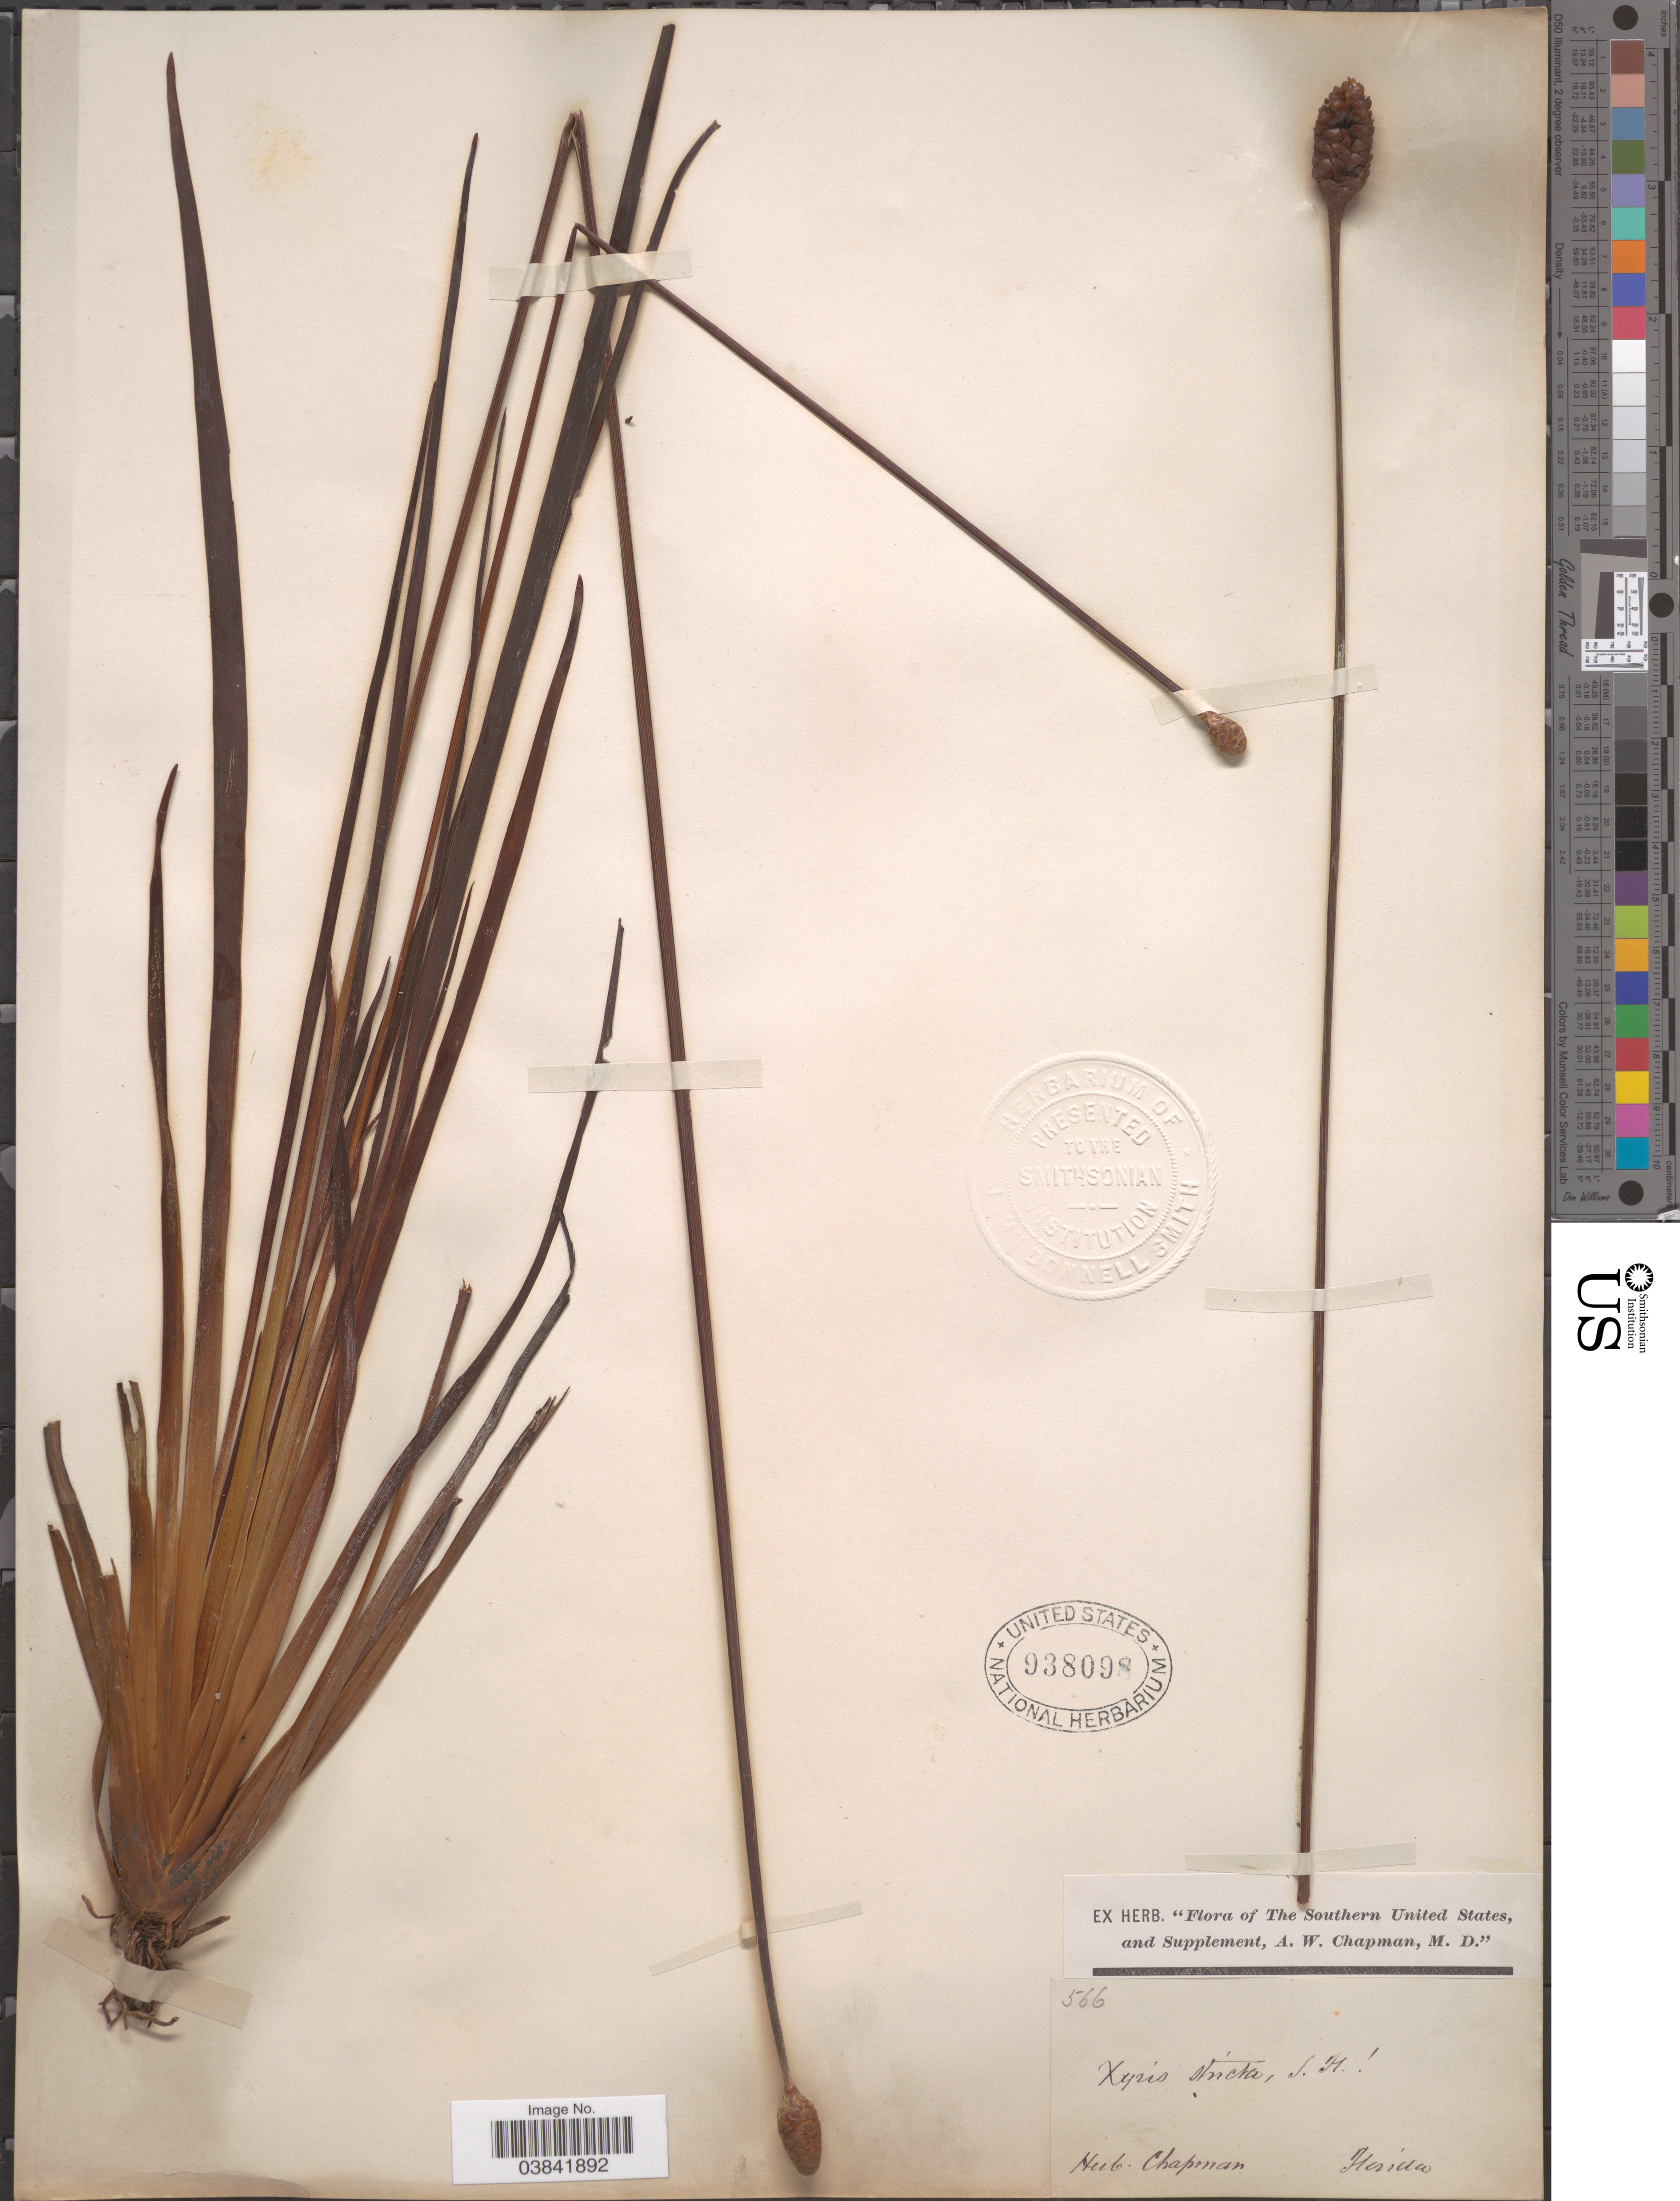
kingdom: Plantae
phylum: Tracheophyta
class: Liliopsida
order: Poales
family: Xyridaceae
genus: Xyris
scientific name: Xyris stricta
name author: Chapm.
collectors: ex herb. A.W. Chapman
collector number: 566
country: United States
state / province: Florida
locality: Southern United States.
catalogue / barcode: US 938098